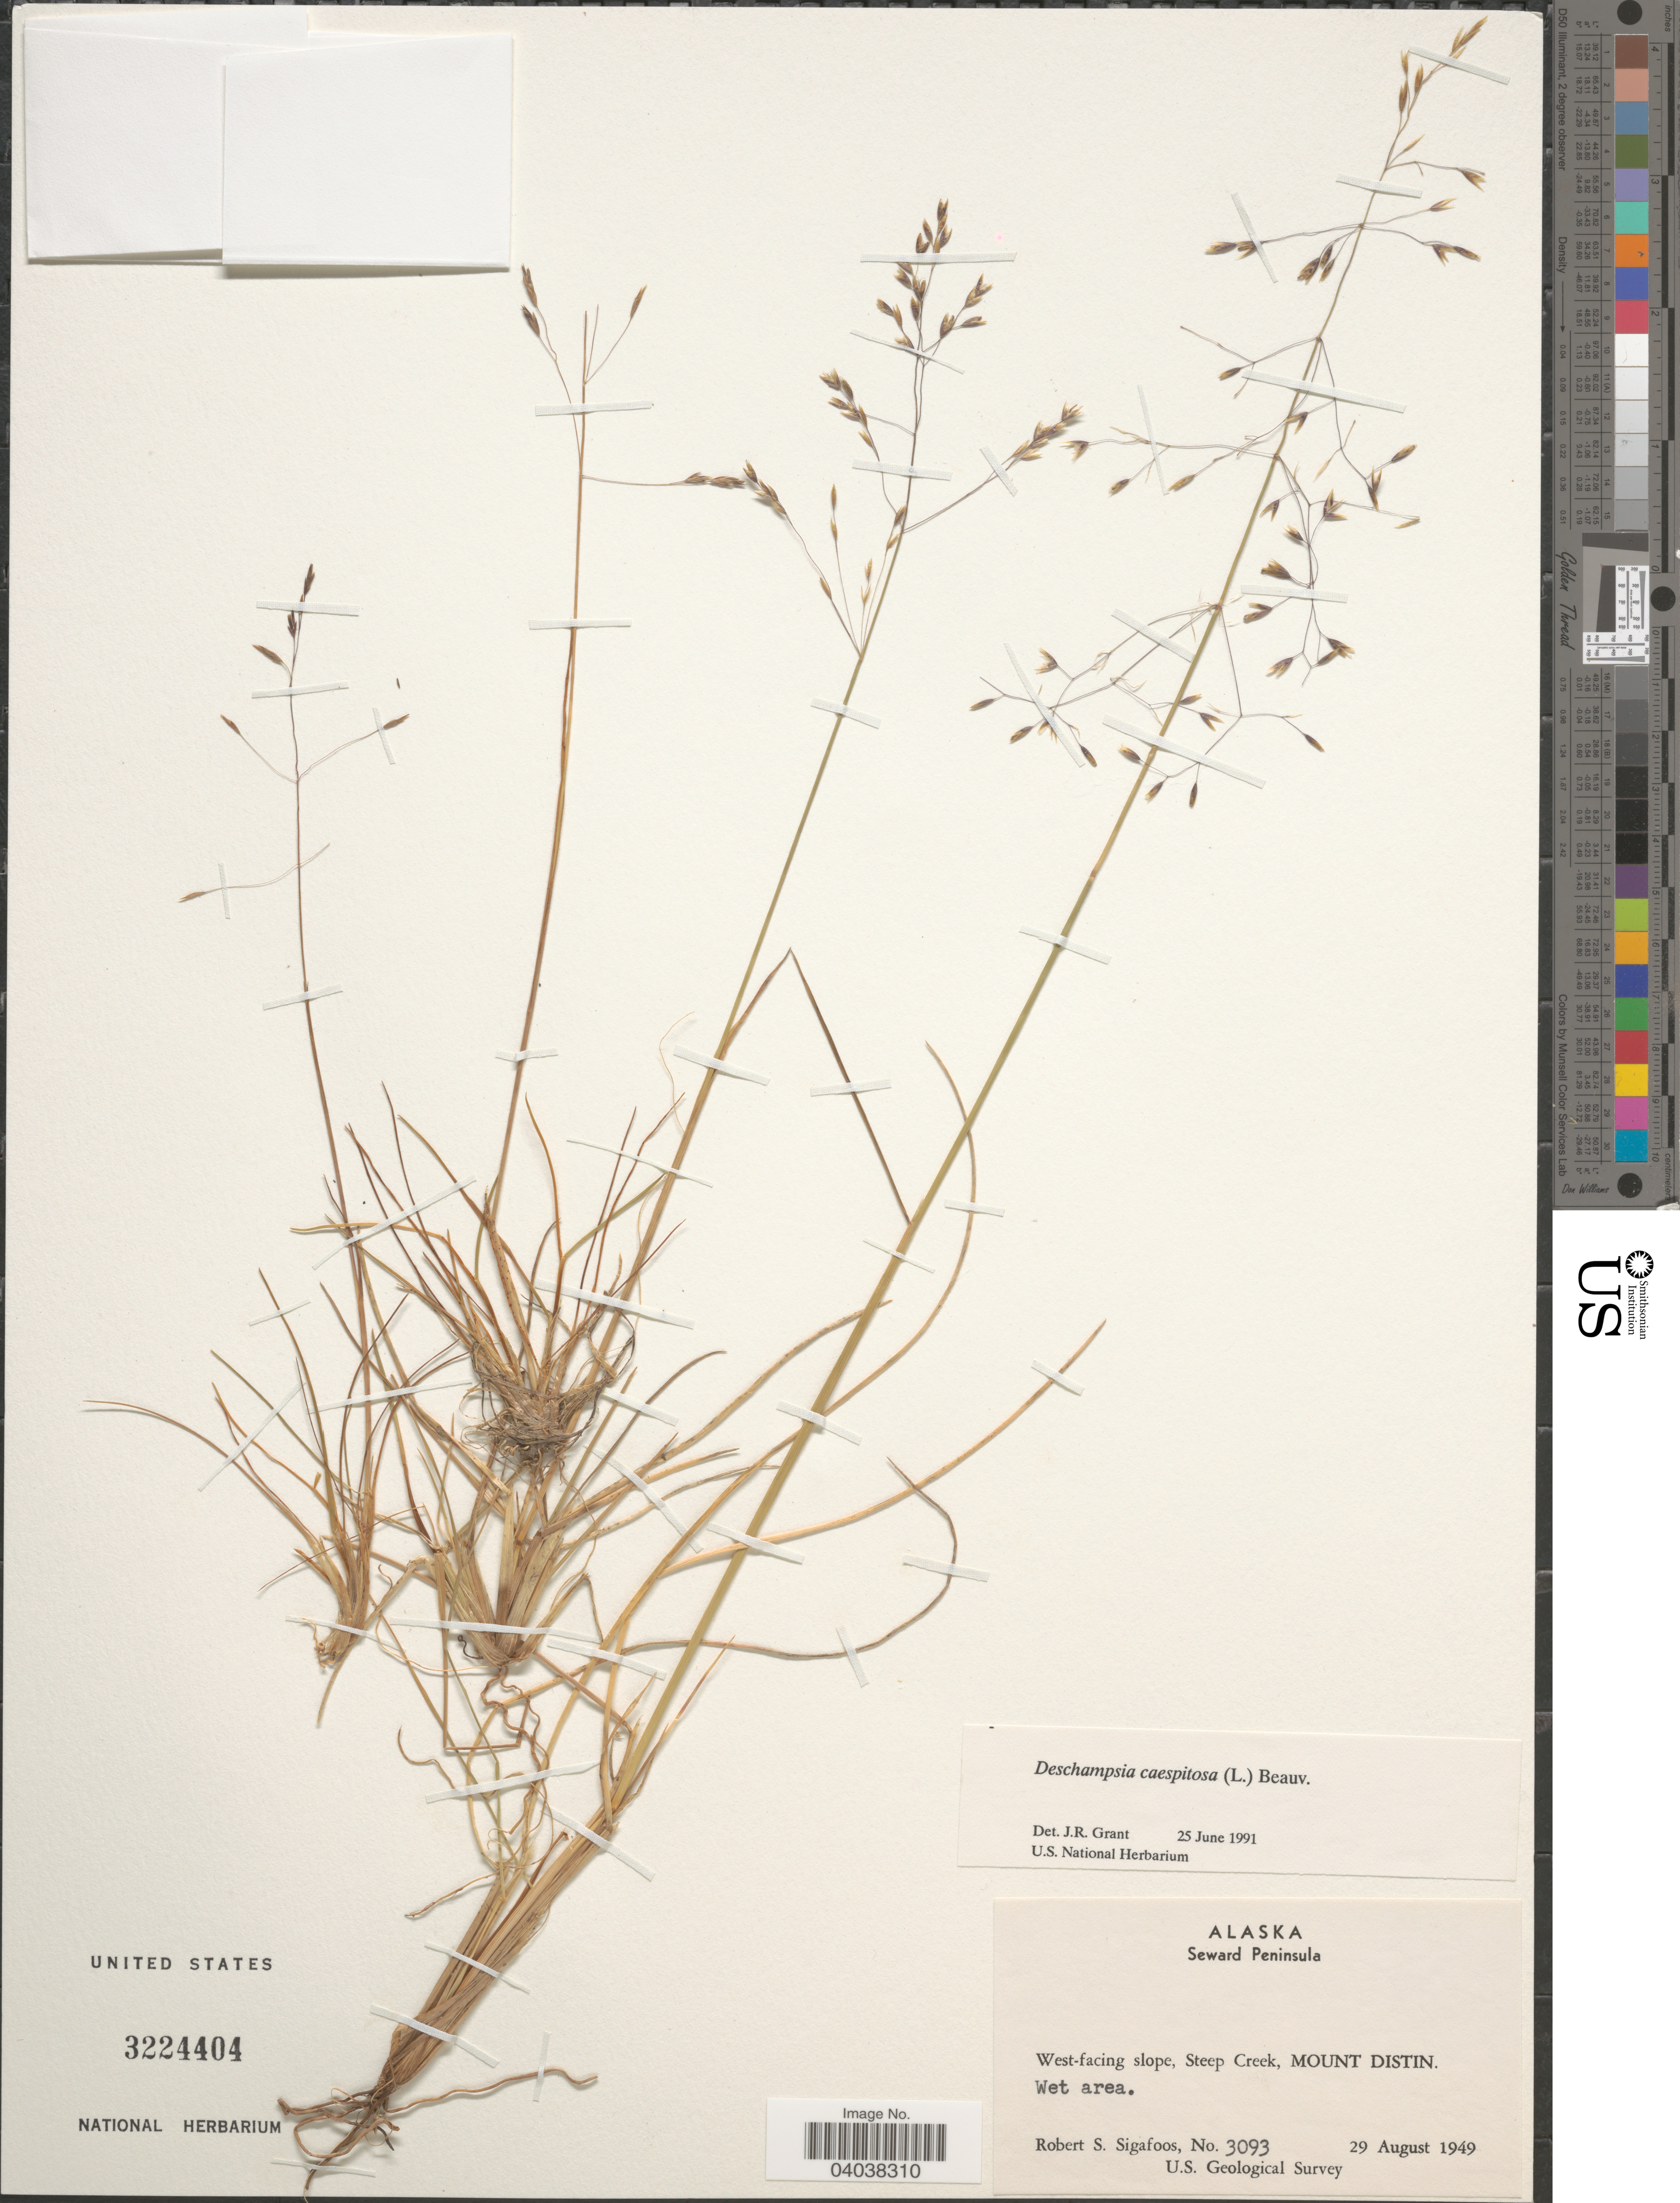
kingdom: Plantae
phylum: Tracheophyta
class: Liliopsida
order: Poales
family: Poaceae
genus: Deschampsia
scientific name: Deschampsia cespitosa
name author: (L.) P. Beauv.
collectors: R. Sigafoos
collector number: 3093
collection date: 1949-08-29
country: United States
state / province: Alaska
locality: Seward Peninsula. West-facing slope, Steep Creek, Mount Distin.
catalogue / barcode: US 3224404